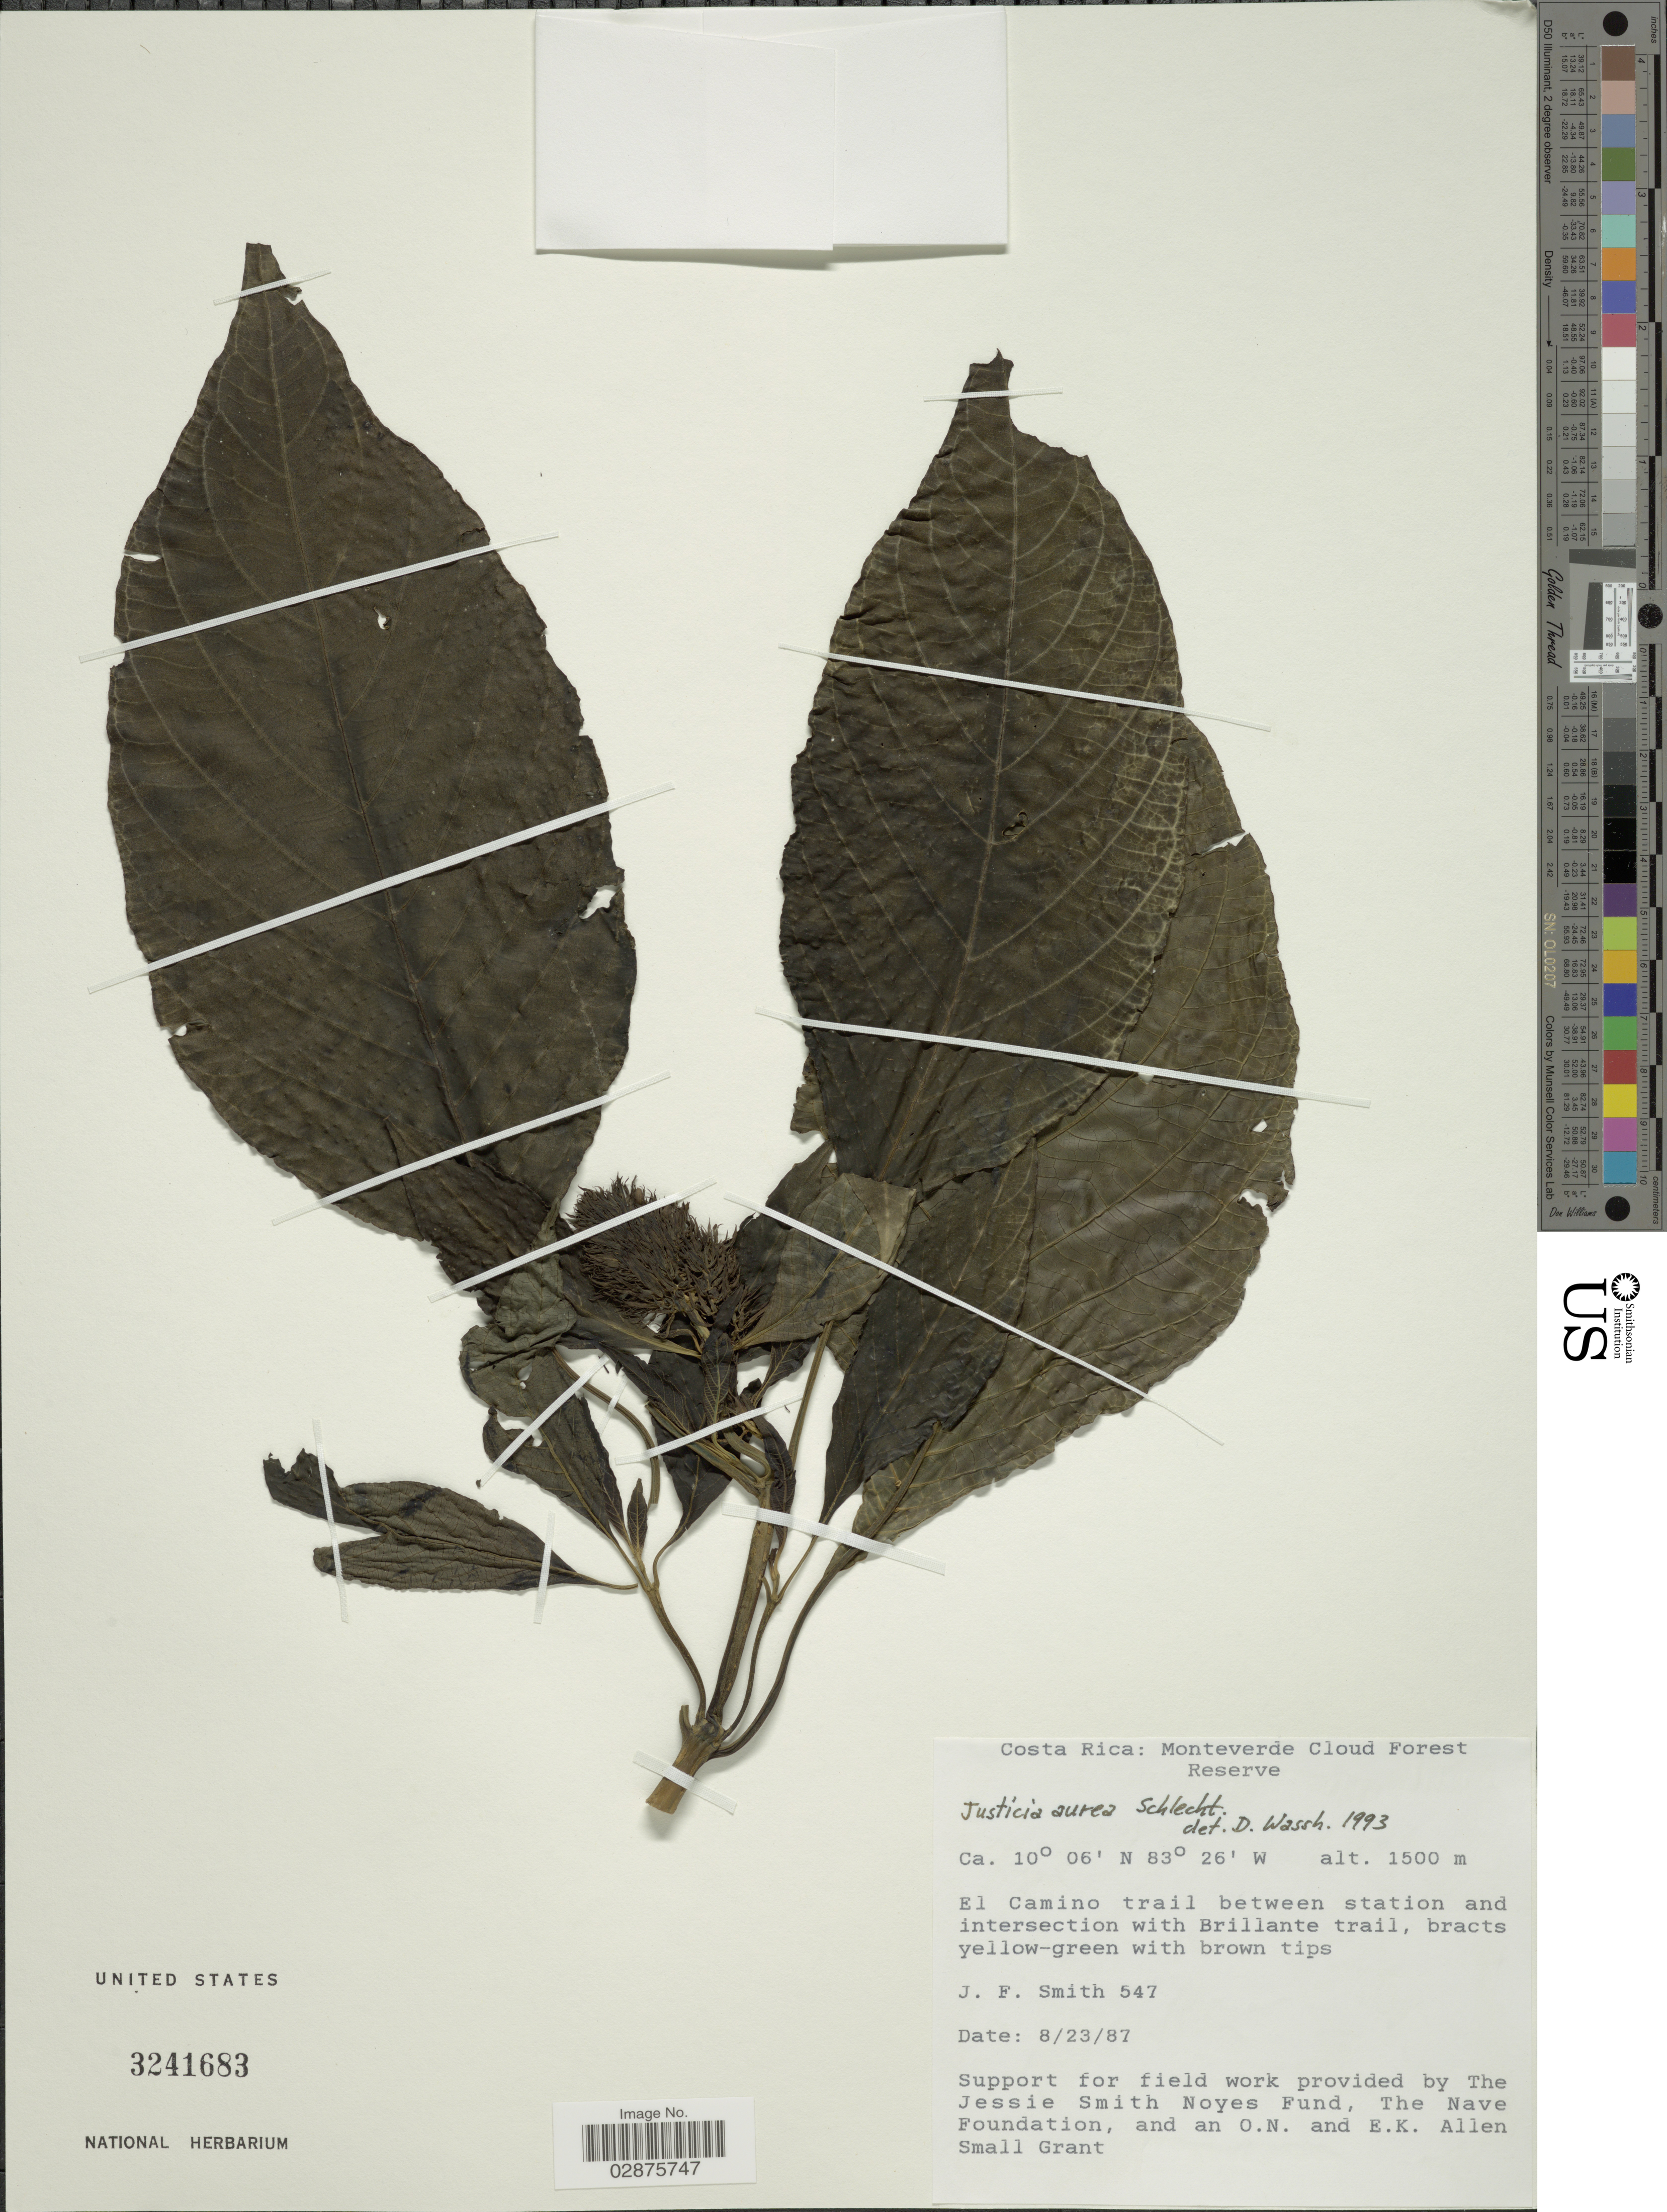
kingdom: Plantae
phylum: Tracheophyta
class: Magnoliopsida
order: Lamiales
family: Acanthaceae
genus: Justicia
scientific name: Justicia aurea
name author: Schltdl.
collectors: J. Smith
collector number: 547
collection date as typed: Transcribed d/m/y: 23/8/87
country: Costa Rica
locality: Costa Rica: Monteverde Cloud Forest Reserve. El Camino trail between station and intersection with Brillante trail.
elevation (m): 1500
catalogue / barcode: US 3241683